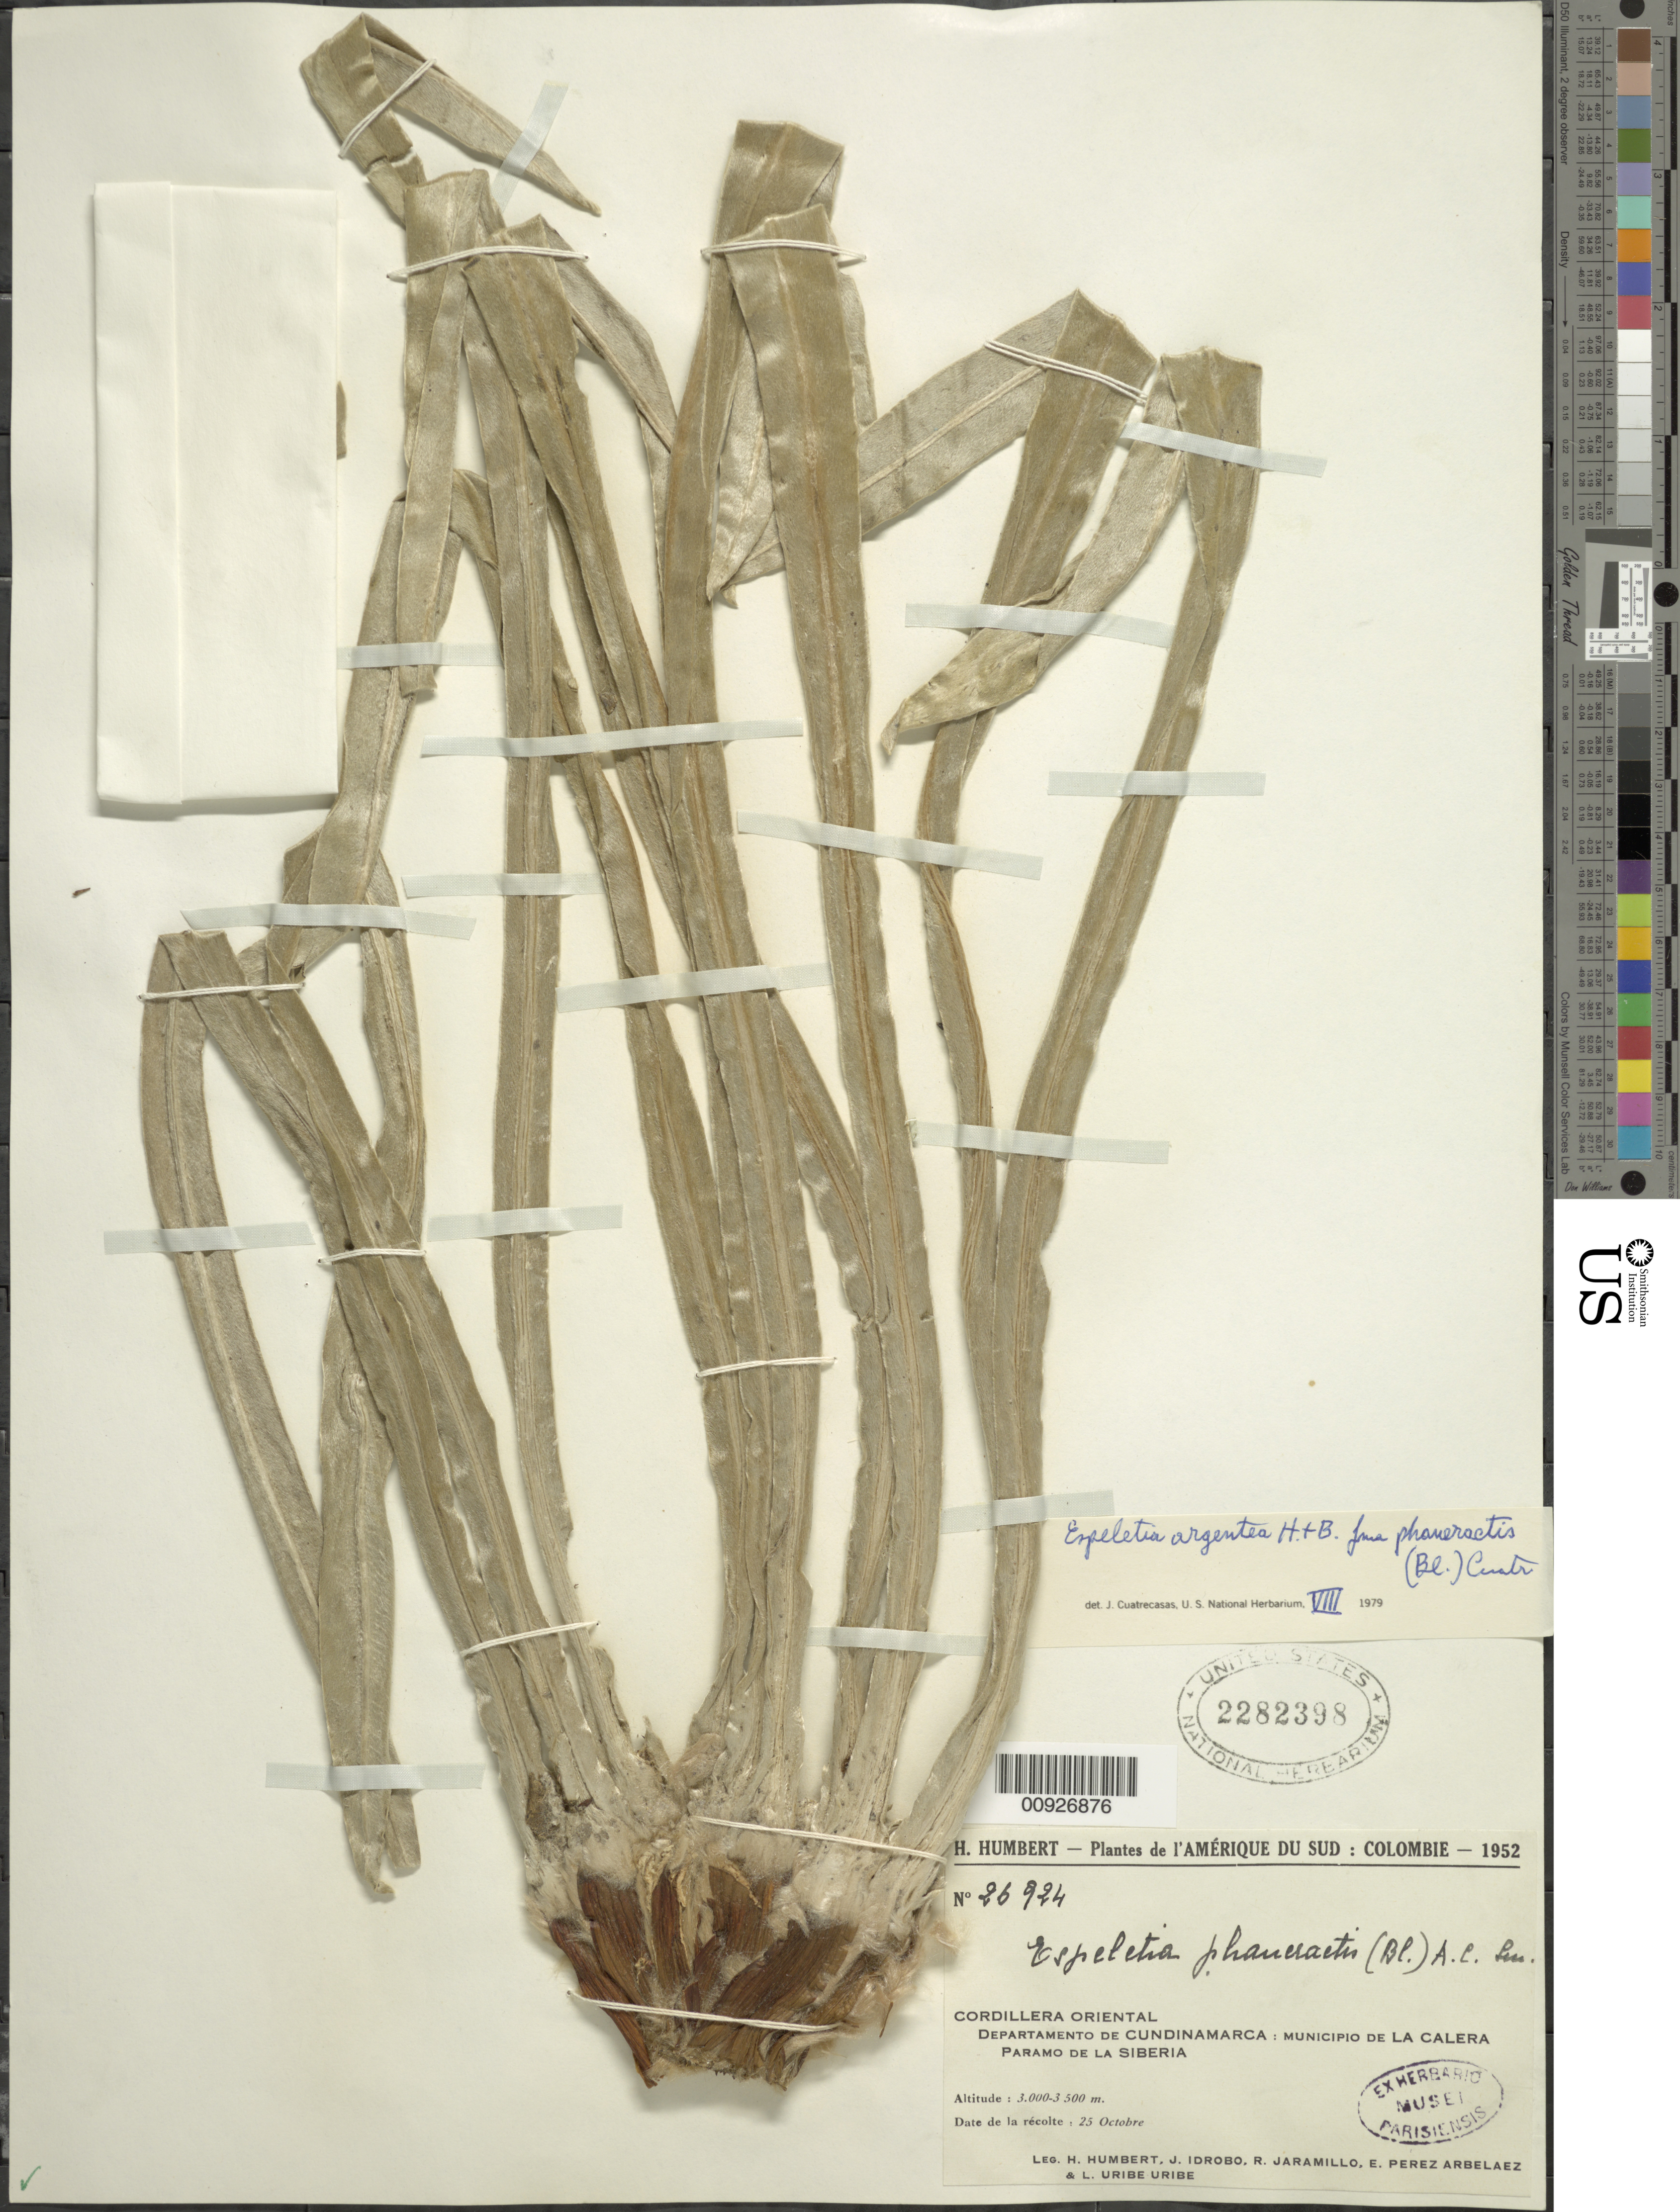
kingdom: Plantae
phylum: Tracheophyta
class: Magnoliopsida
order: Asterales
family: Asteraceae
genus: Espeletia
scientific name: Espeletia argentea f. phaneractis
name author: (S.F. Blake) Cuatrec.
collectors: H. Humbert, J. M. Idrobo, R. Jaramillo M., E. Pérez Arbeláez & L. Uribe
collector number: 26924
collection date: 1952-10-25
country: Colombia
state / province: Cundinamarca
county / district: M de La Calera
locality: P. de la Siberia. Cordillera Oriental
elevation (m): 3000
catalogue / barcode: US 2282398